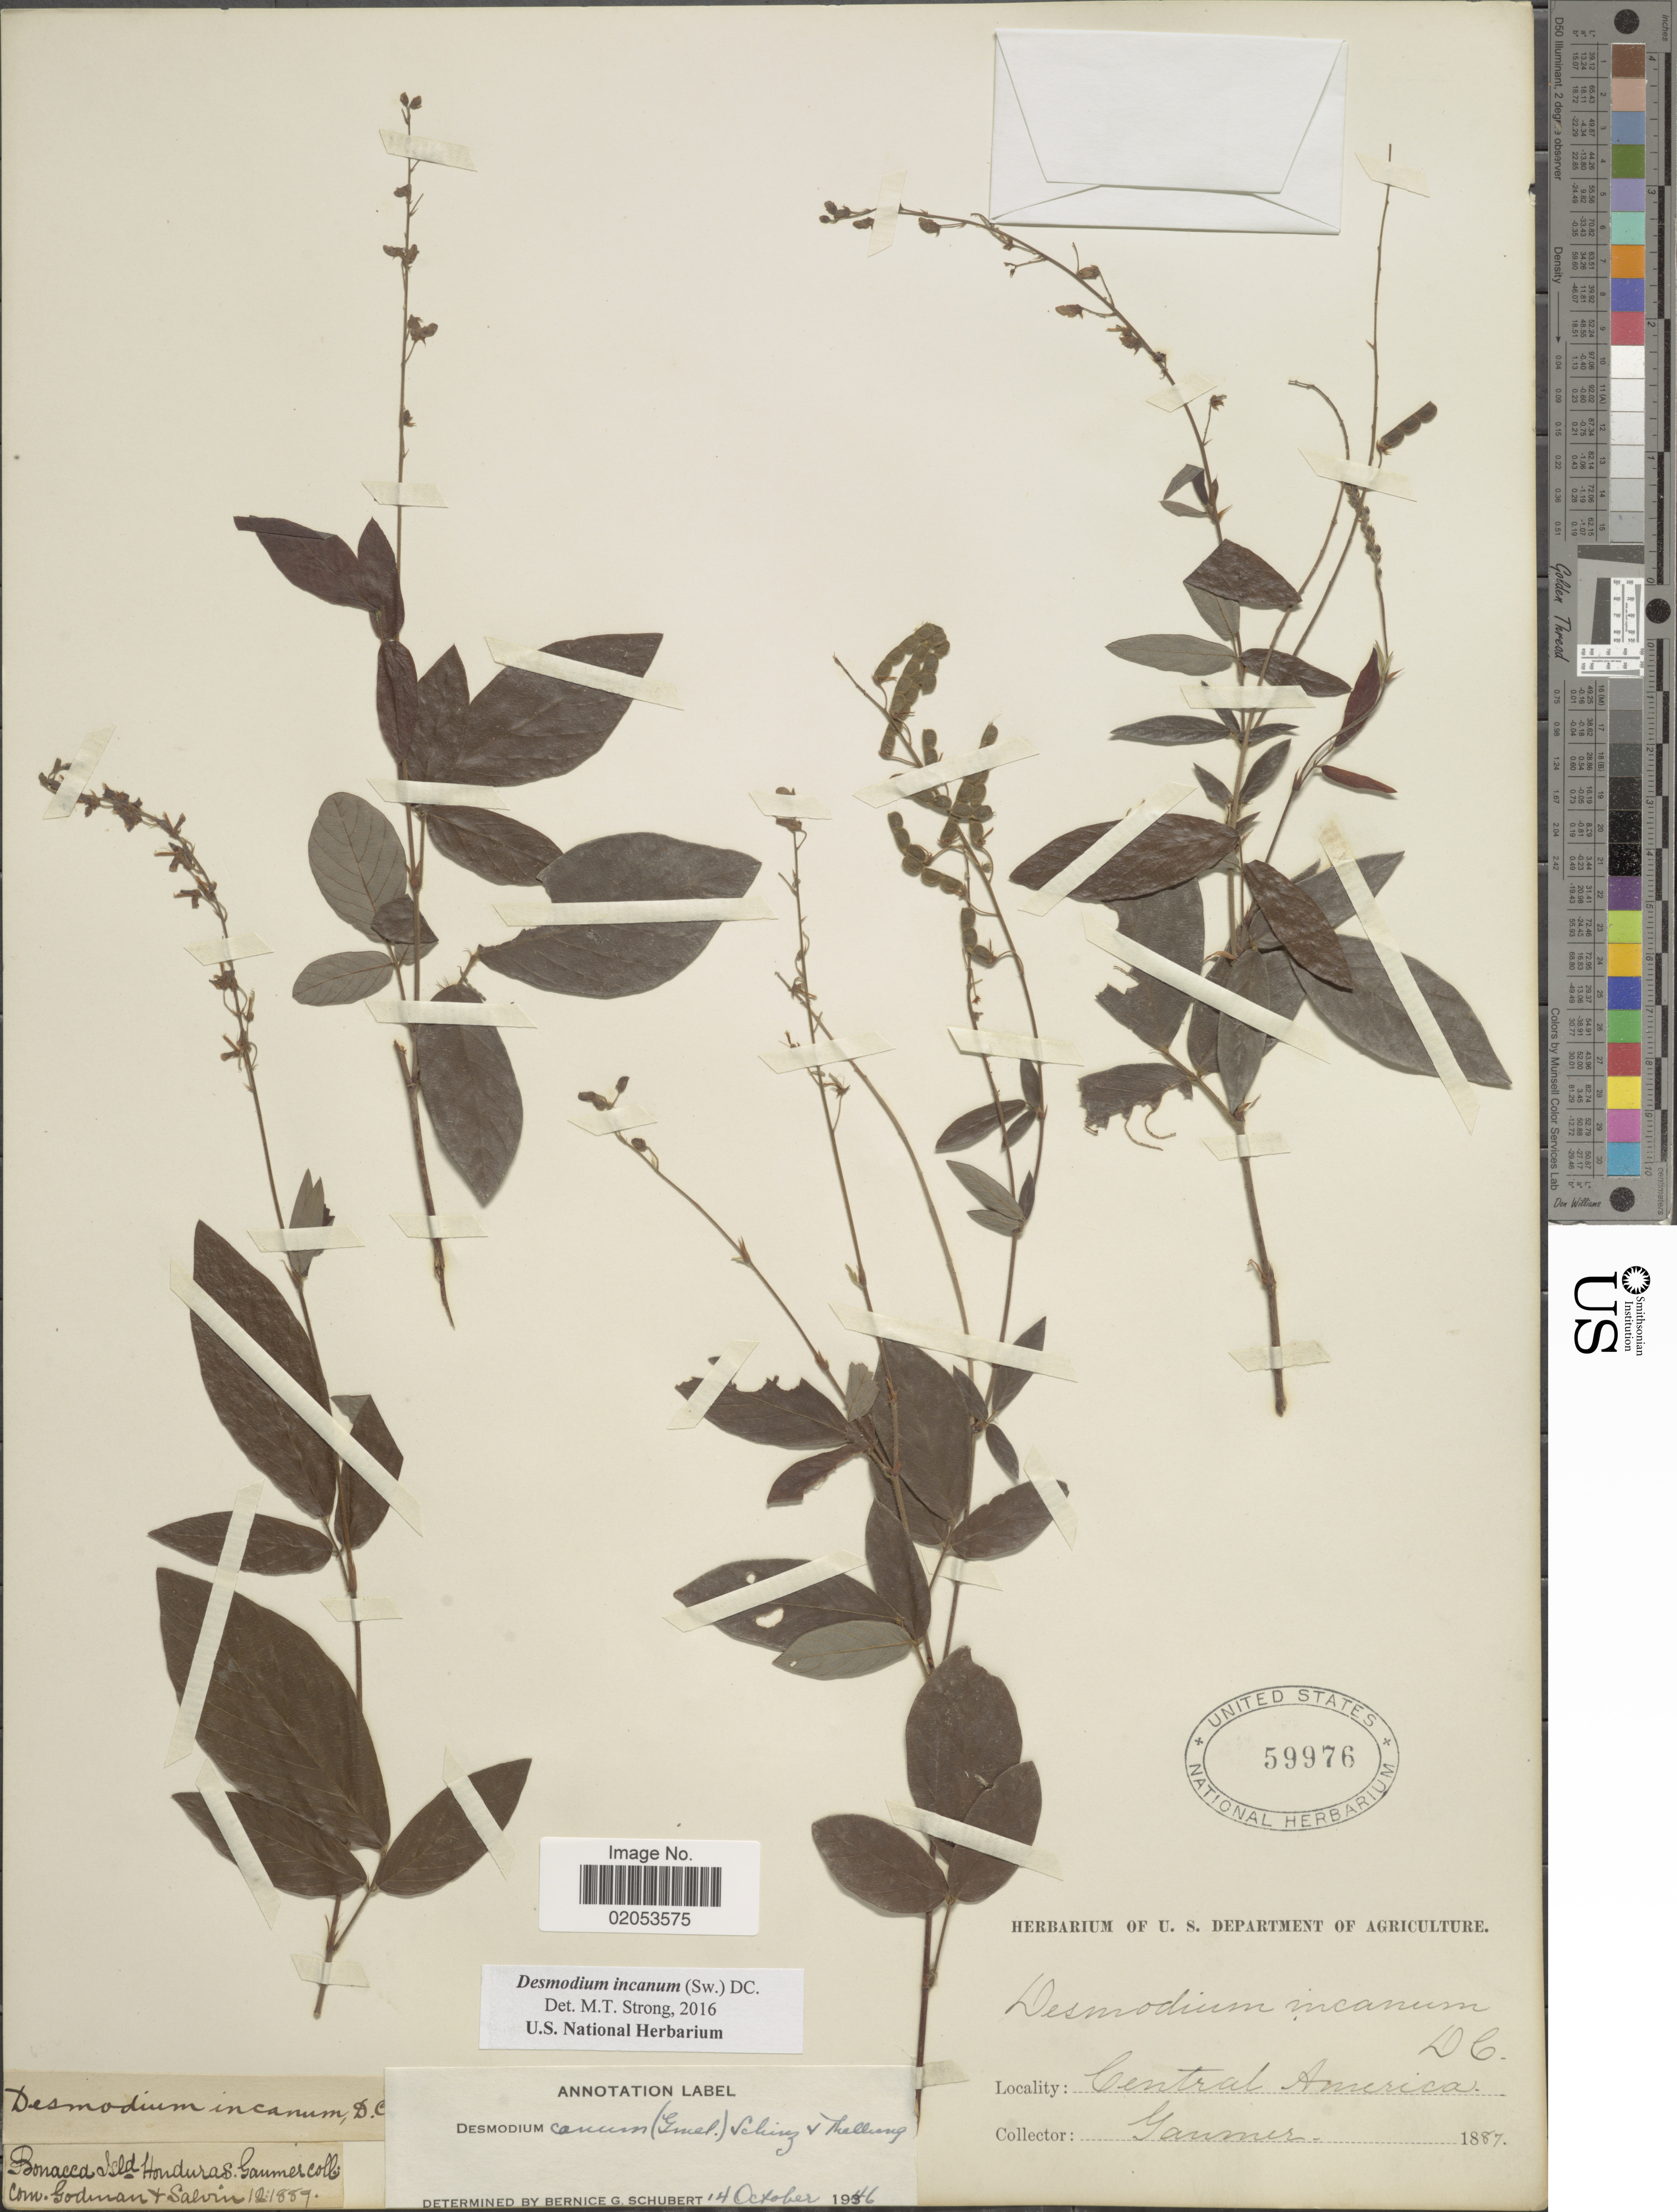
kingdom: Plantae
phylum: Tracheophyta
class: Magnoliopsida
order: Fabales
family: Fabaceae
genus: Desmodium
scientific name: Desmodium incanum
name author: (Sw.) DC.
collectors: -. Gaumer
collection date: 1887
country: Honduras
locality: Bonacca Isld., Central America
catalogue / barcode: US 59976